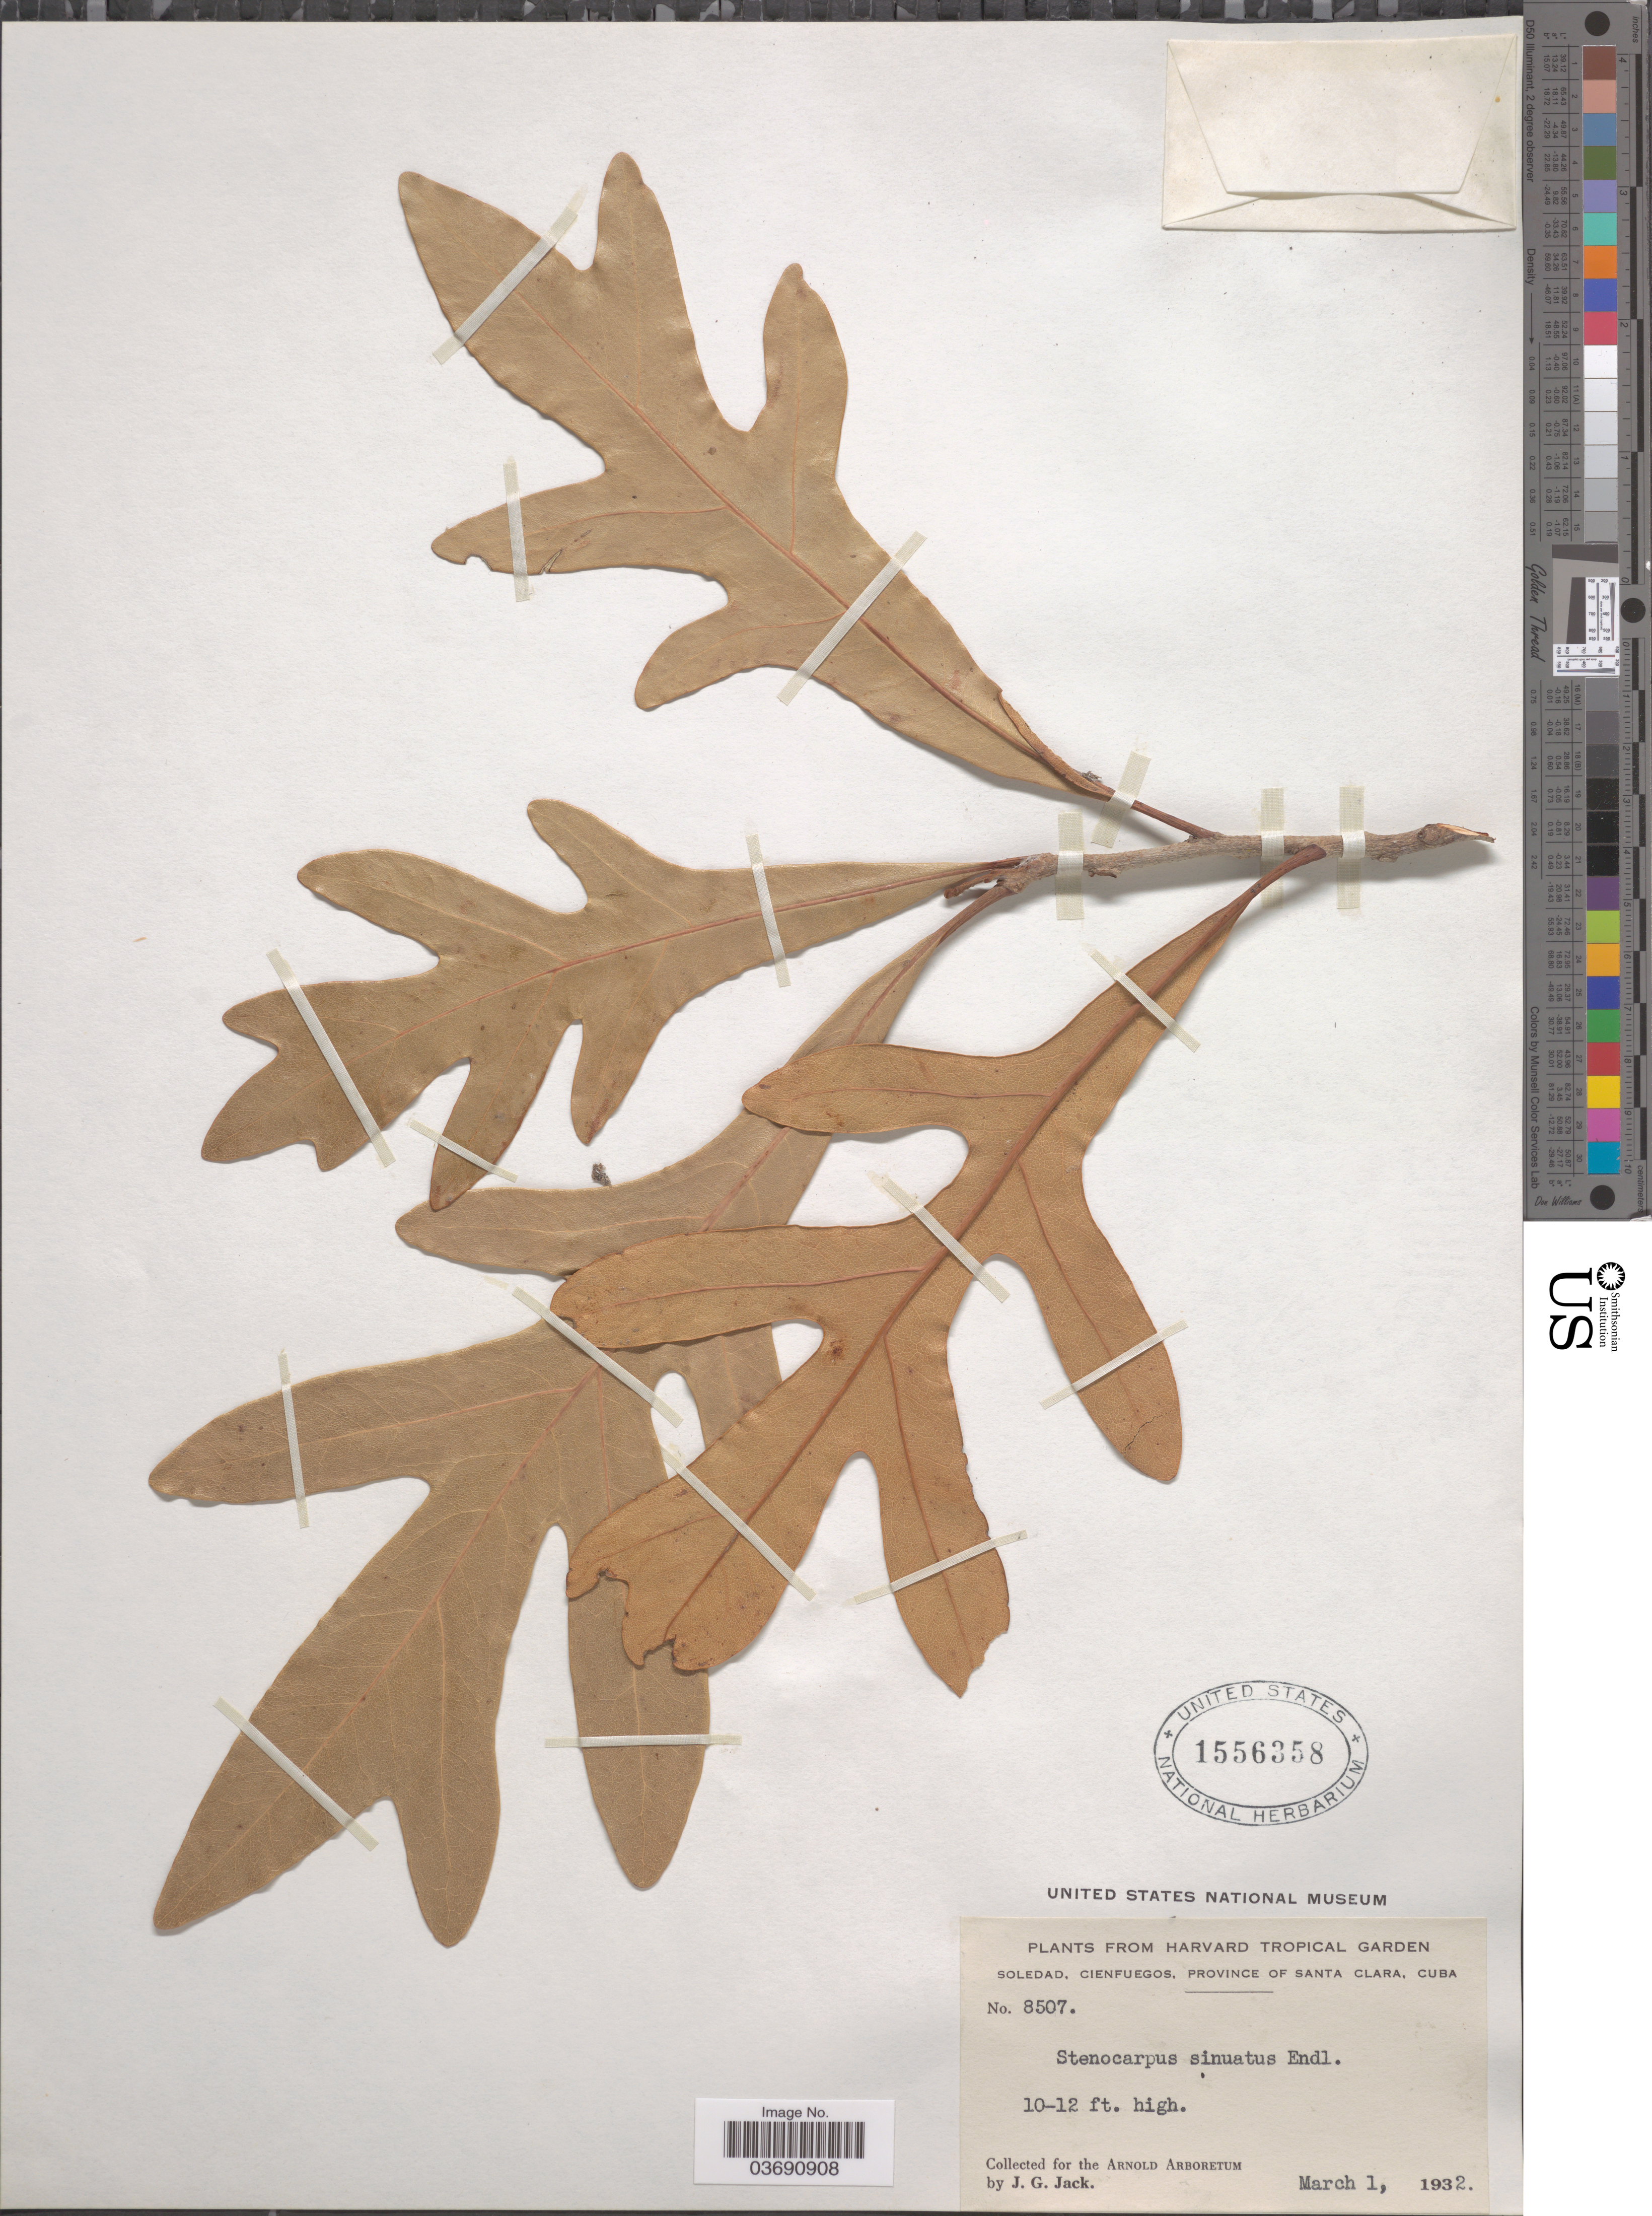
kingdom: Plantae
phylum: Tracheophyta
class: Magnoliopsida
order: Proteales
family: Proteaceae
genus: Stenocarpus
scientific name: Stenocarpus sinuatus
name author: (A. Cunn.) Endl.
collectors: J. G. Jack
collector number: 8507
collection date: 1932-03-01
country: Cuba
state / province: Las Villas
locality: Soledad, Cienfuegos, Province of Santa Clara.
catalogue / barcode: US 1556358